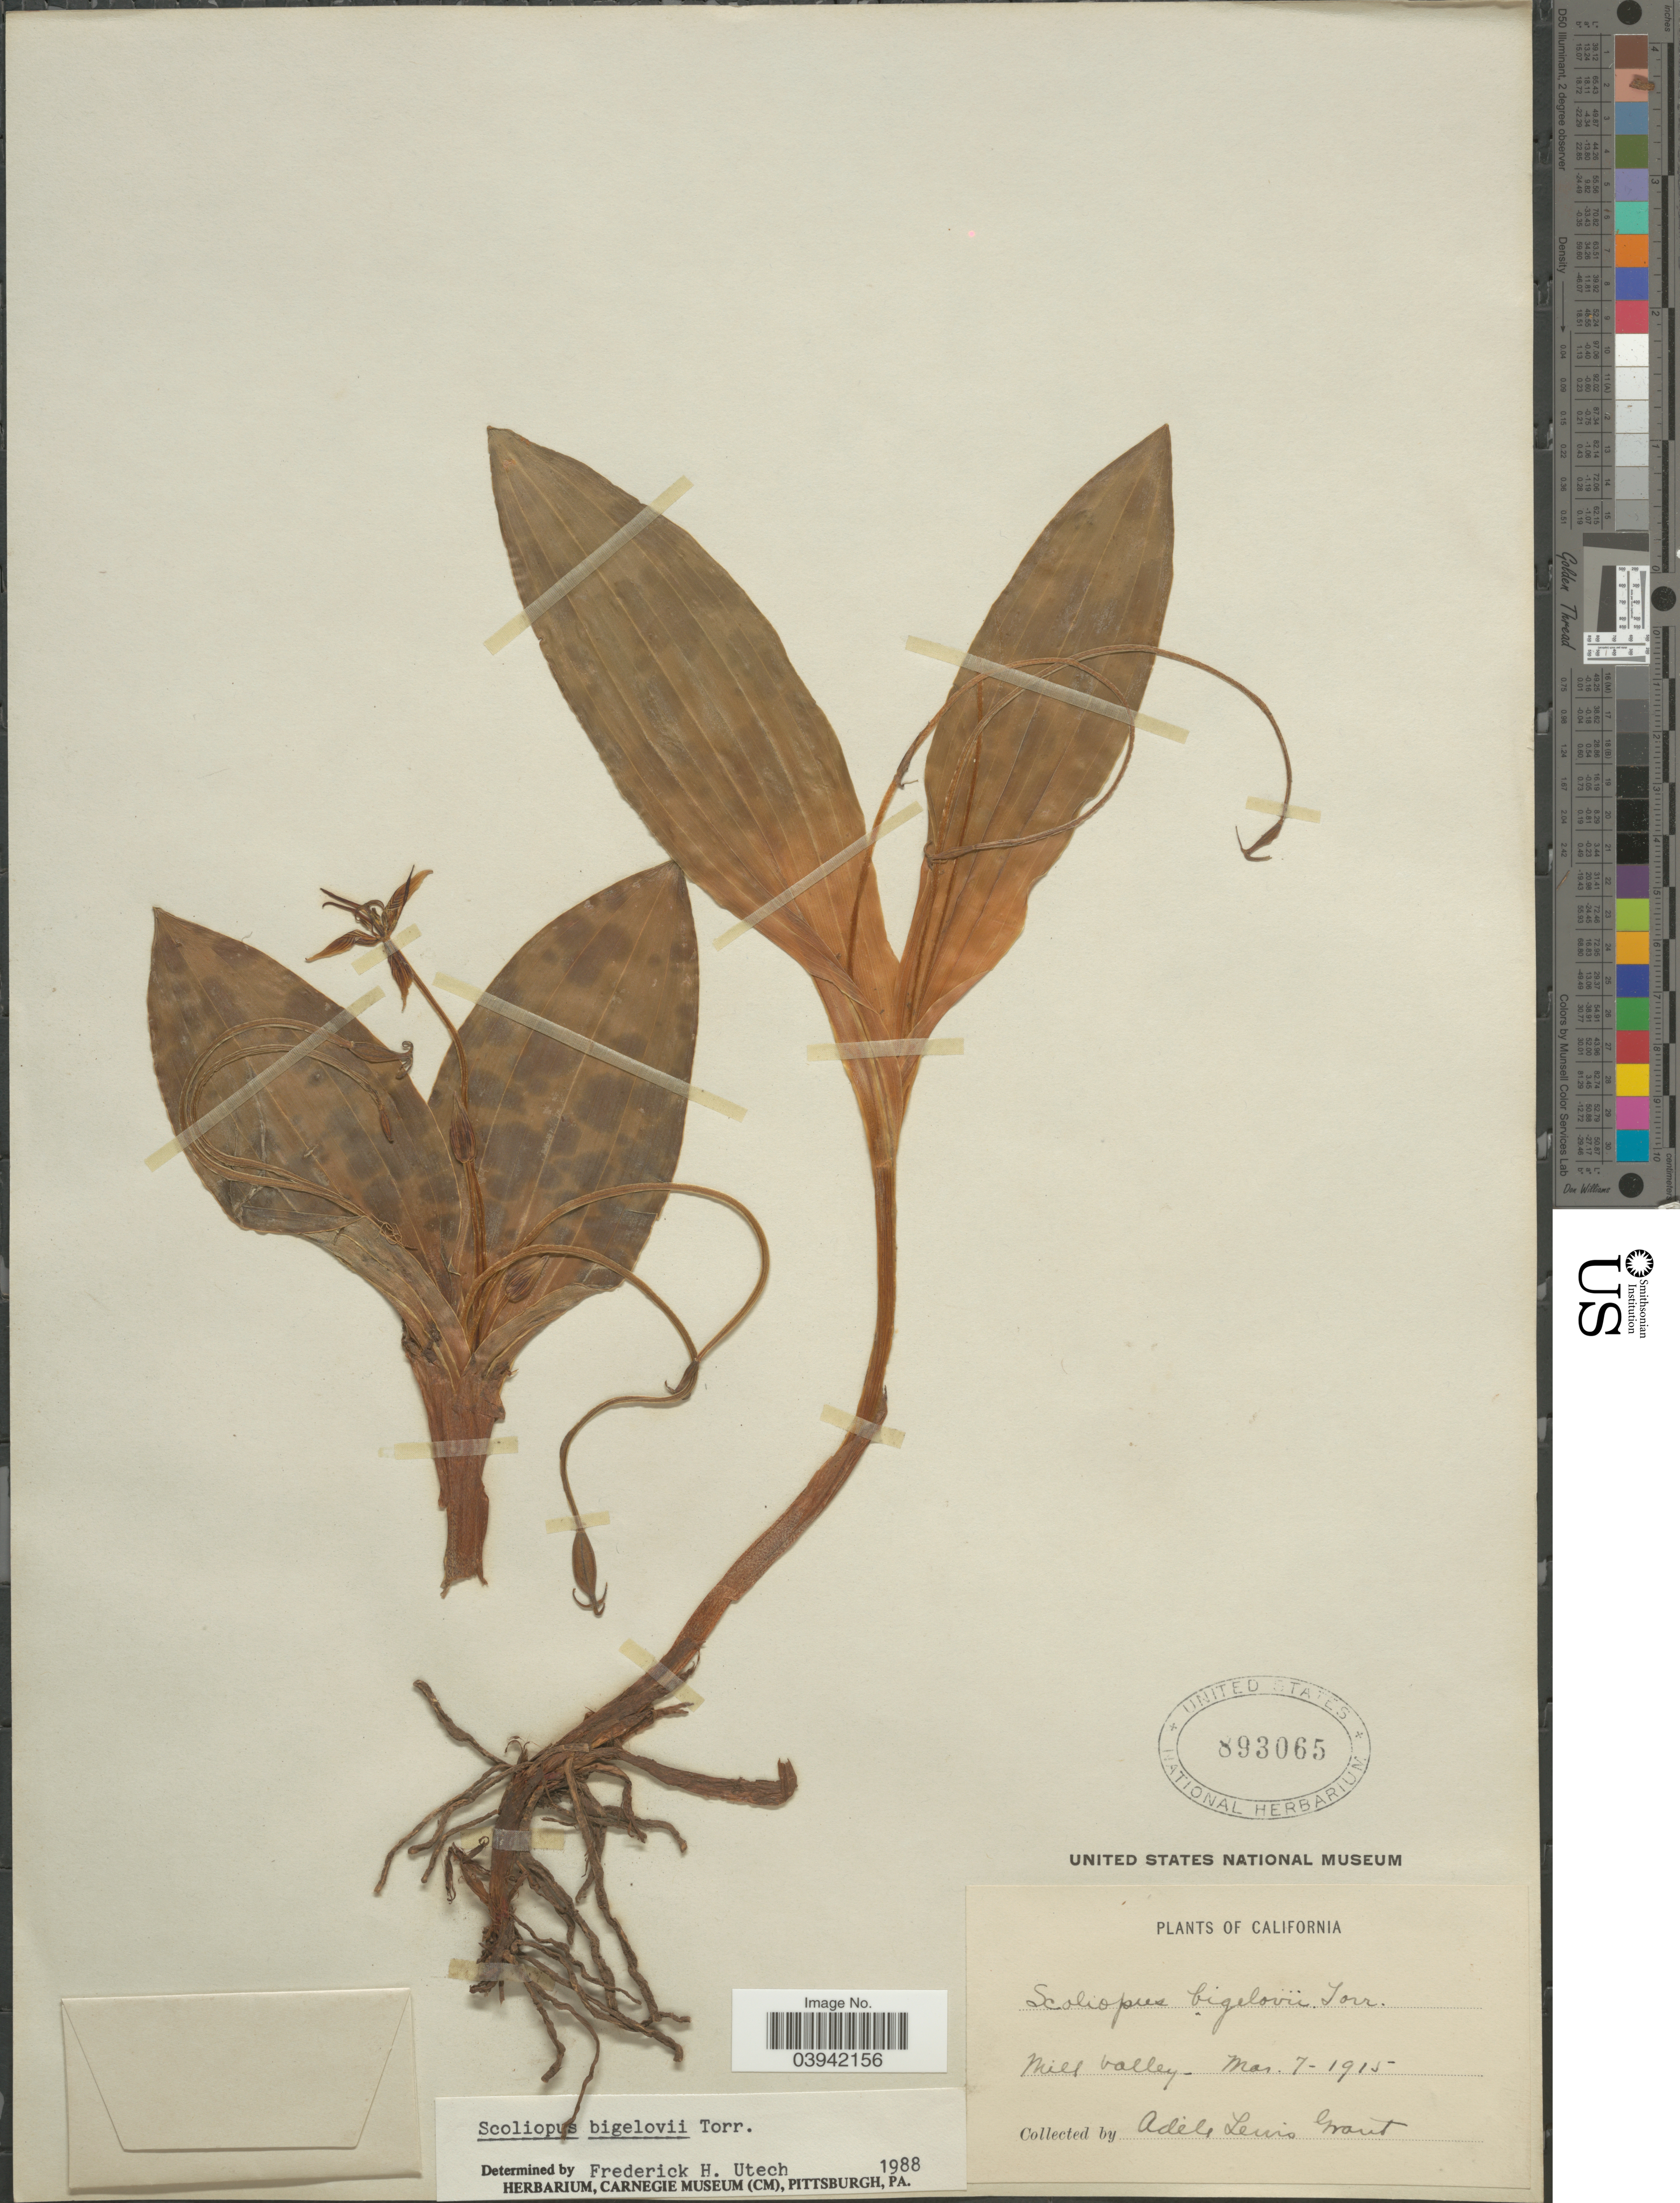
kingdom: Plantae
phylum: Tracheophyta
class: Liliopsida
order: Liliales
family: Liliaceae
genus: Scoliopus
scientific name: Scoliopus bigelovii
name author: Torr.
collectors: A. L. Grant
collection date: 1915-03-07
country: United States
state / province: California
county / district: Marin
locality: Mill Valley.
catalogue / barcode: US 893065